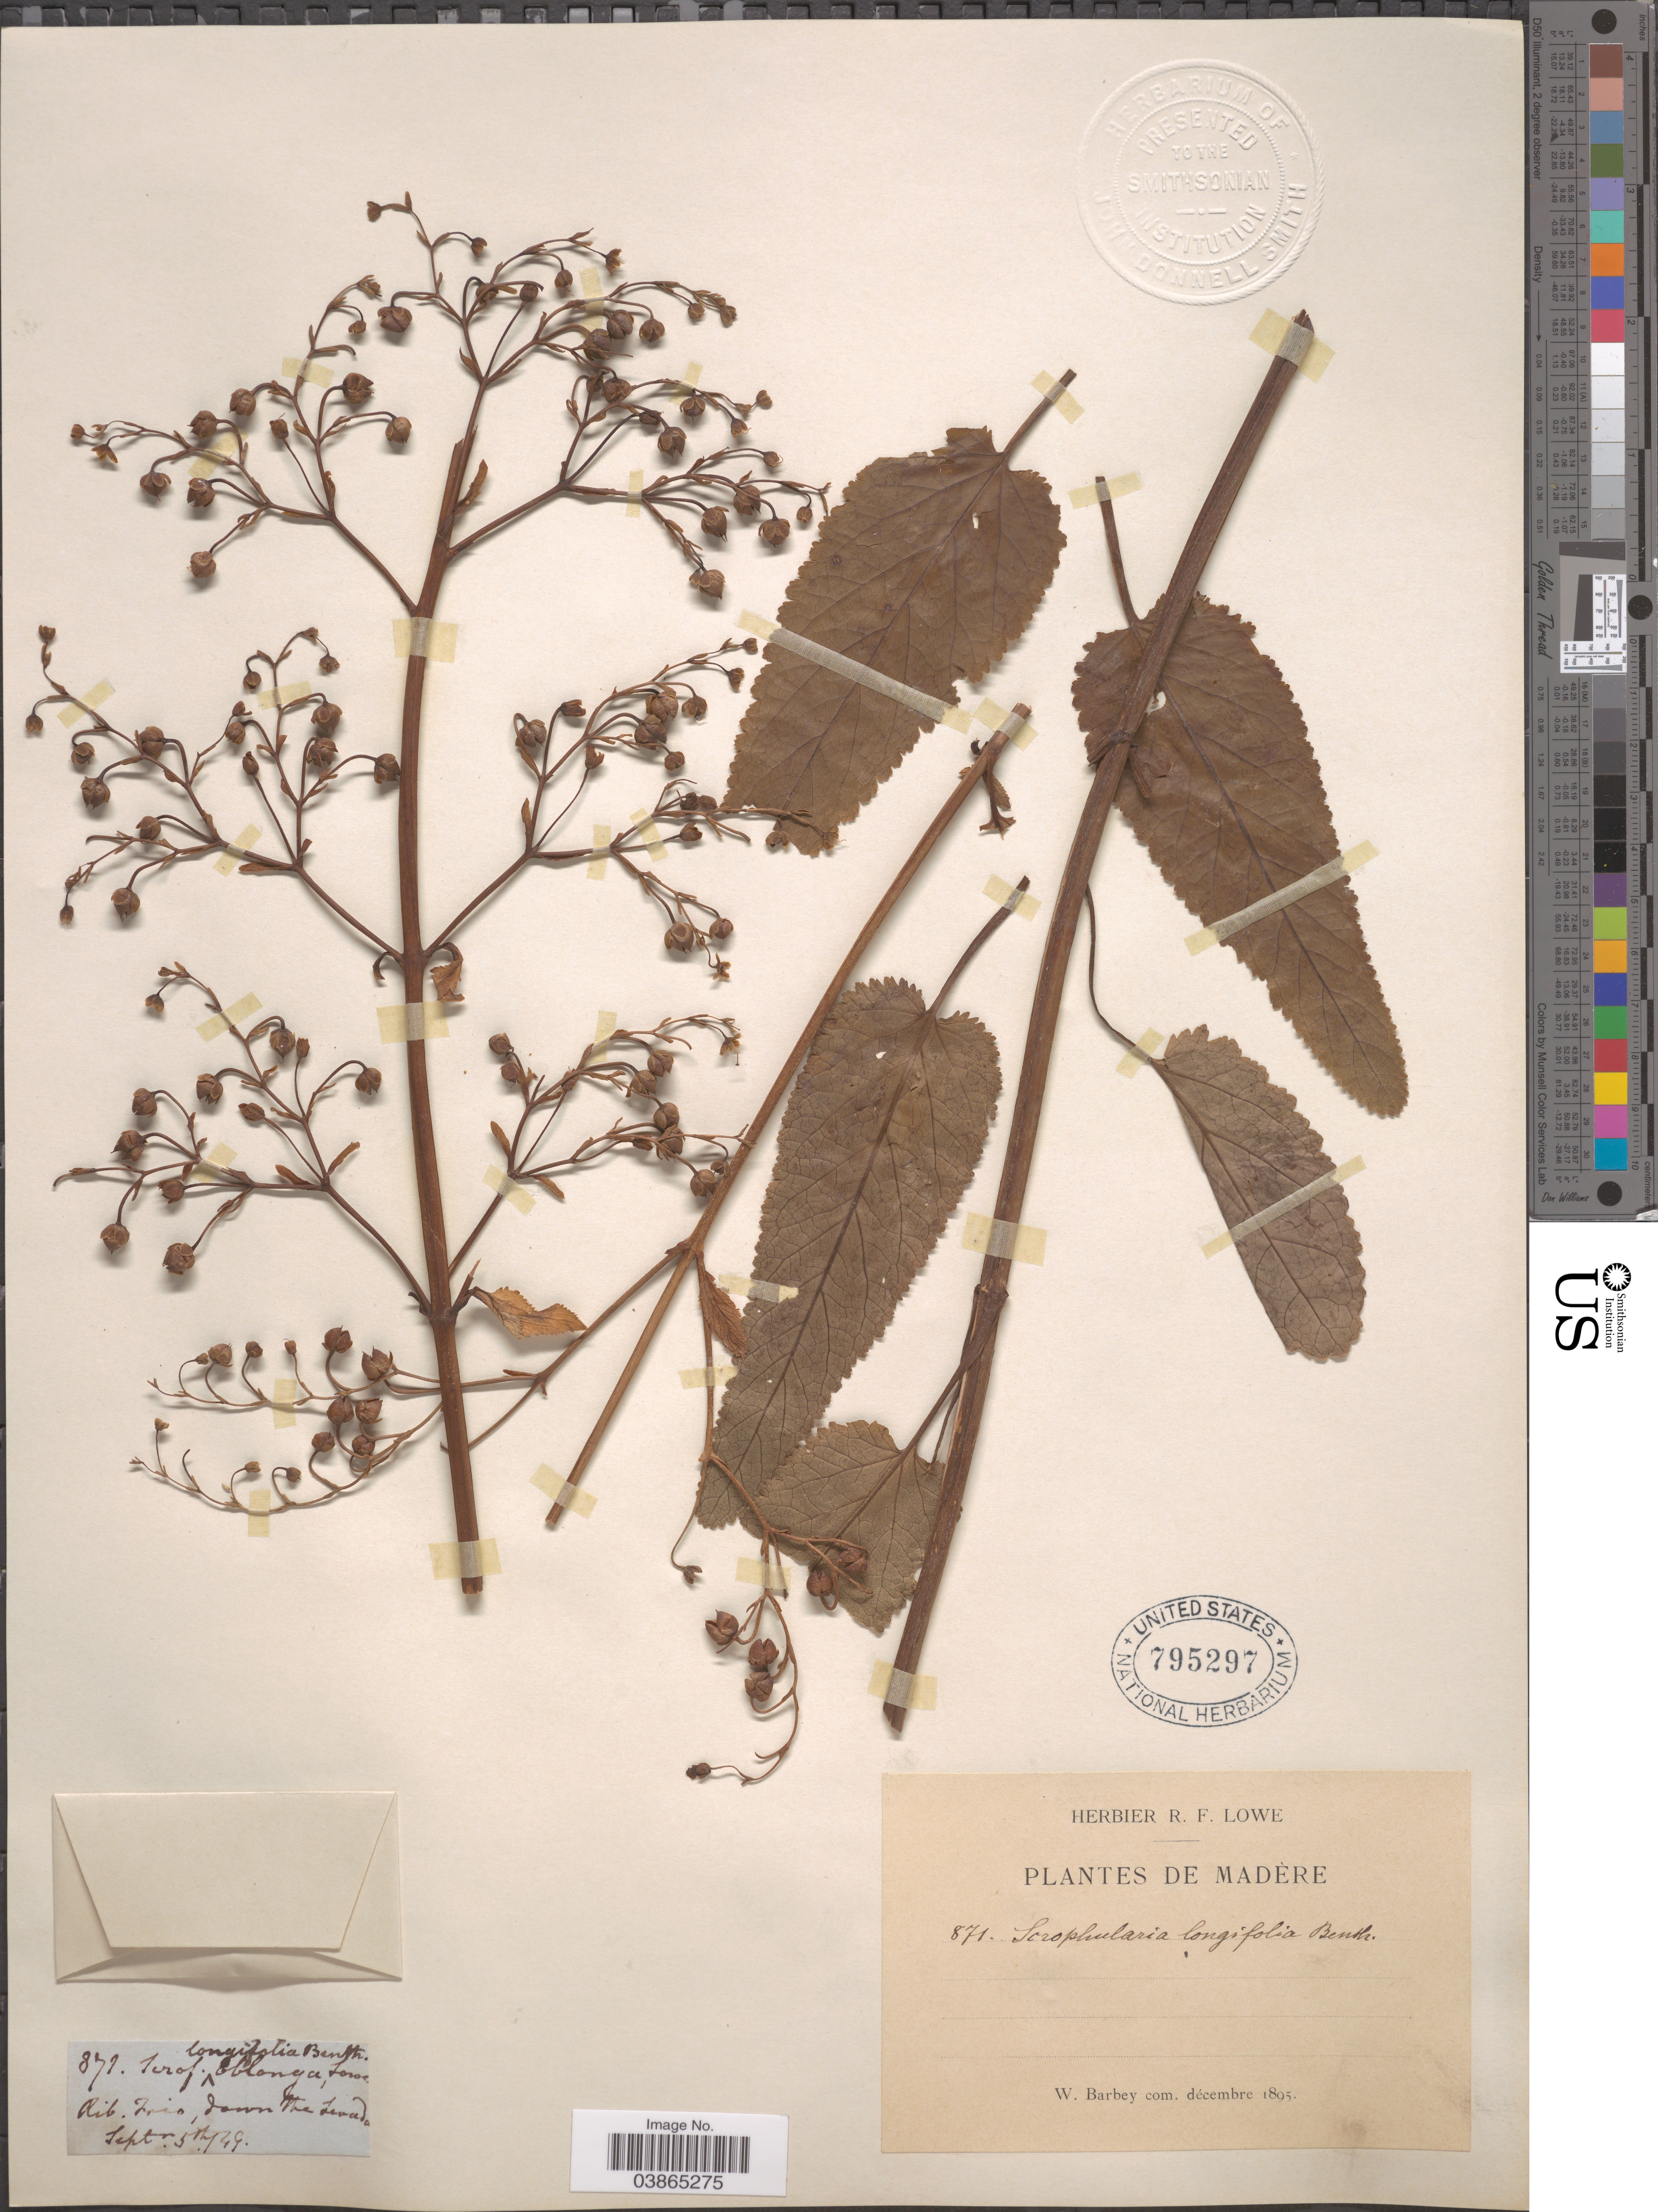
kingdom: Plantae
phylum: Tracheophyta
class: Magnoliopsida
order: Lamiales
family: Scrophulariaceae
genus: Scrophularia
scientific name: Scrophularia longifolia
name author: Benth.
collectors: ex herb. R. F. Lowe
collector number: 871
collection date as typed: Transcribed d/m/y: 5/9/49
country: Portugal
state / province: Madeira (Aut. Reg.)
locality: Madère. Rib. Frio, down the Levada.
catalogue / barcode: US 795297